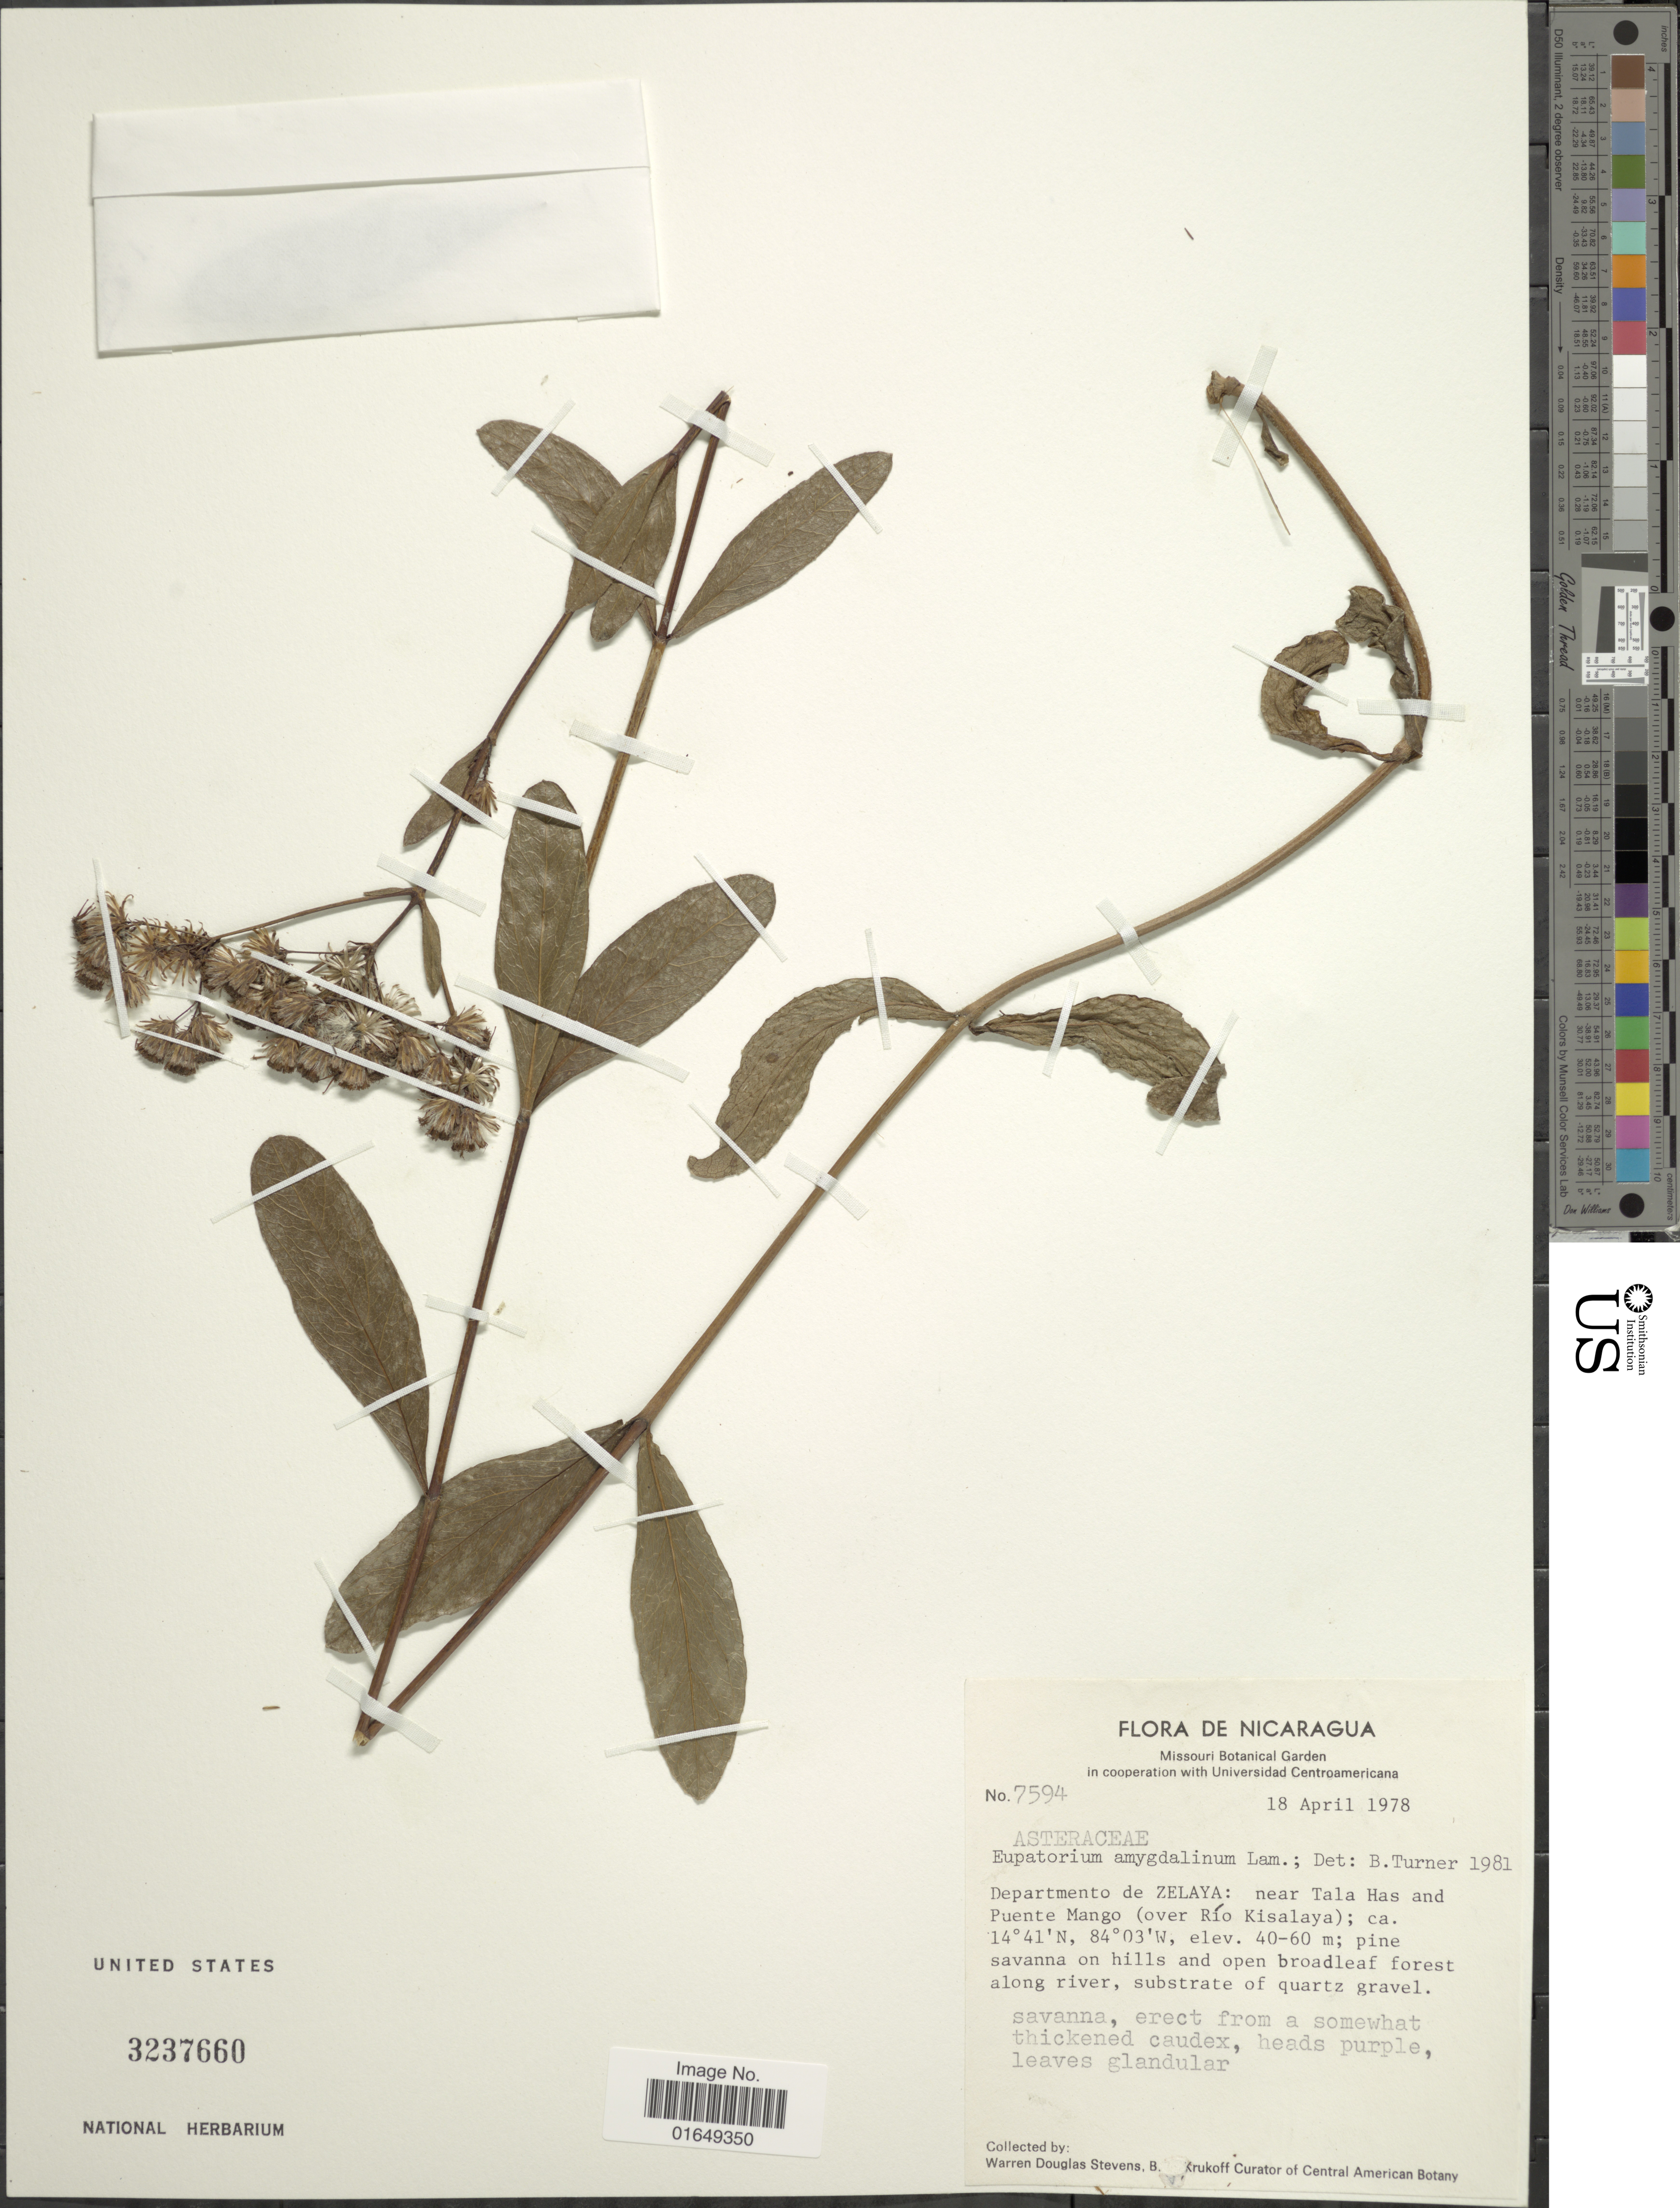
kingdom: Plantae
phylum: Tracheophyta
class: Magnoliopsida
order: Asterales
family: Asteraceae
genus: Ayapana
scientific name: Ayapana amygdalina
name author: (Lam.) R.M. King & H. Rob.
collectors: W. D. Stevens & B. A. Krukoff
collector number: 7594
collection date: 1978-04-18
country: Nicaragua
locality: Departamento de Zelaya: near Tala Has and Puente Mango (over Río Kisalaya); pine savanna on hills and open broadleaf forest along river.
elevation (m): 40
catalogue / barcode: US 3237660